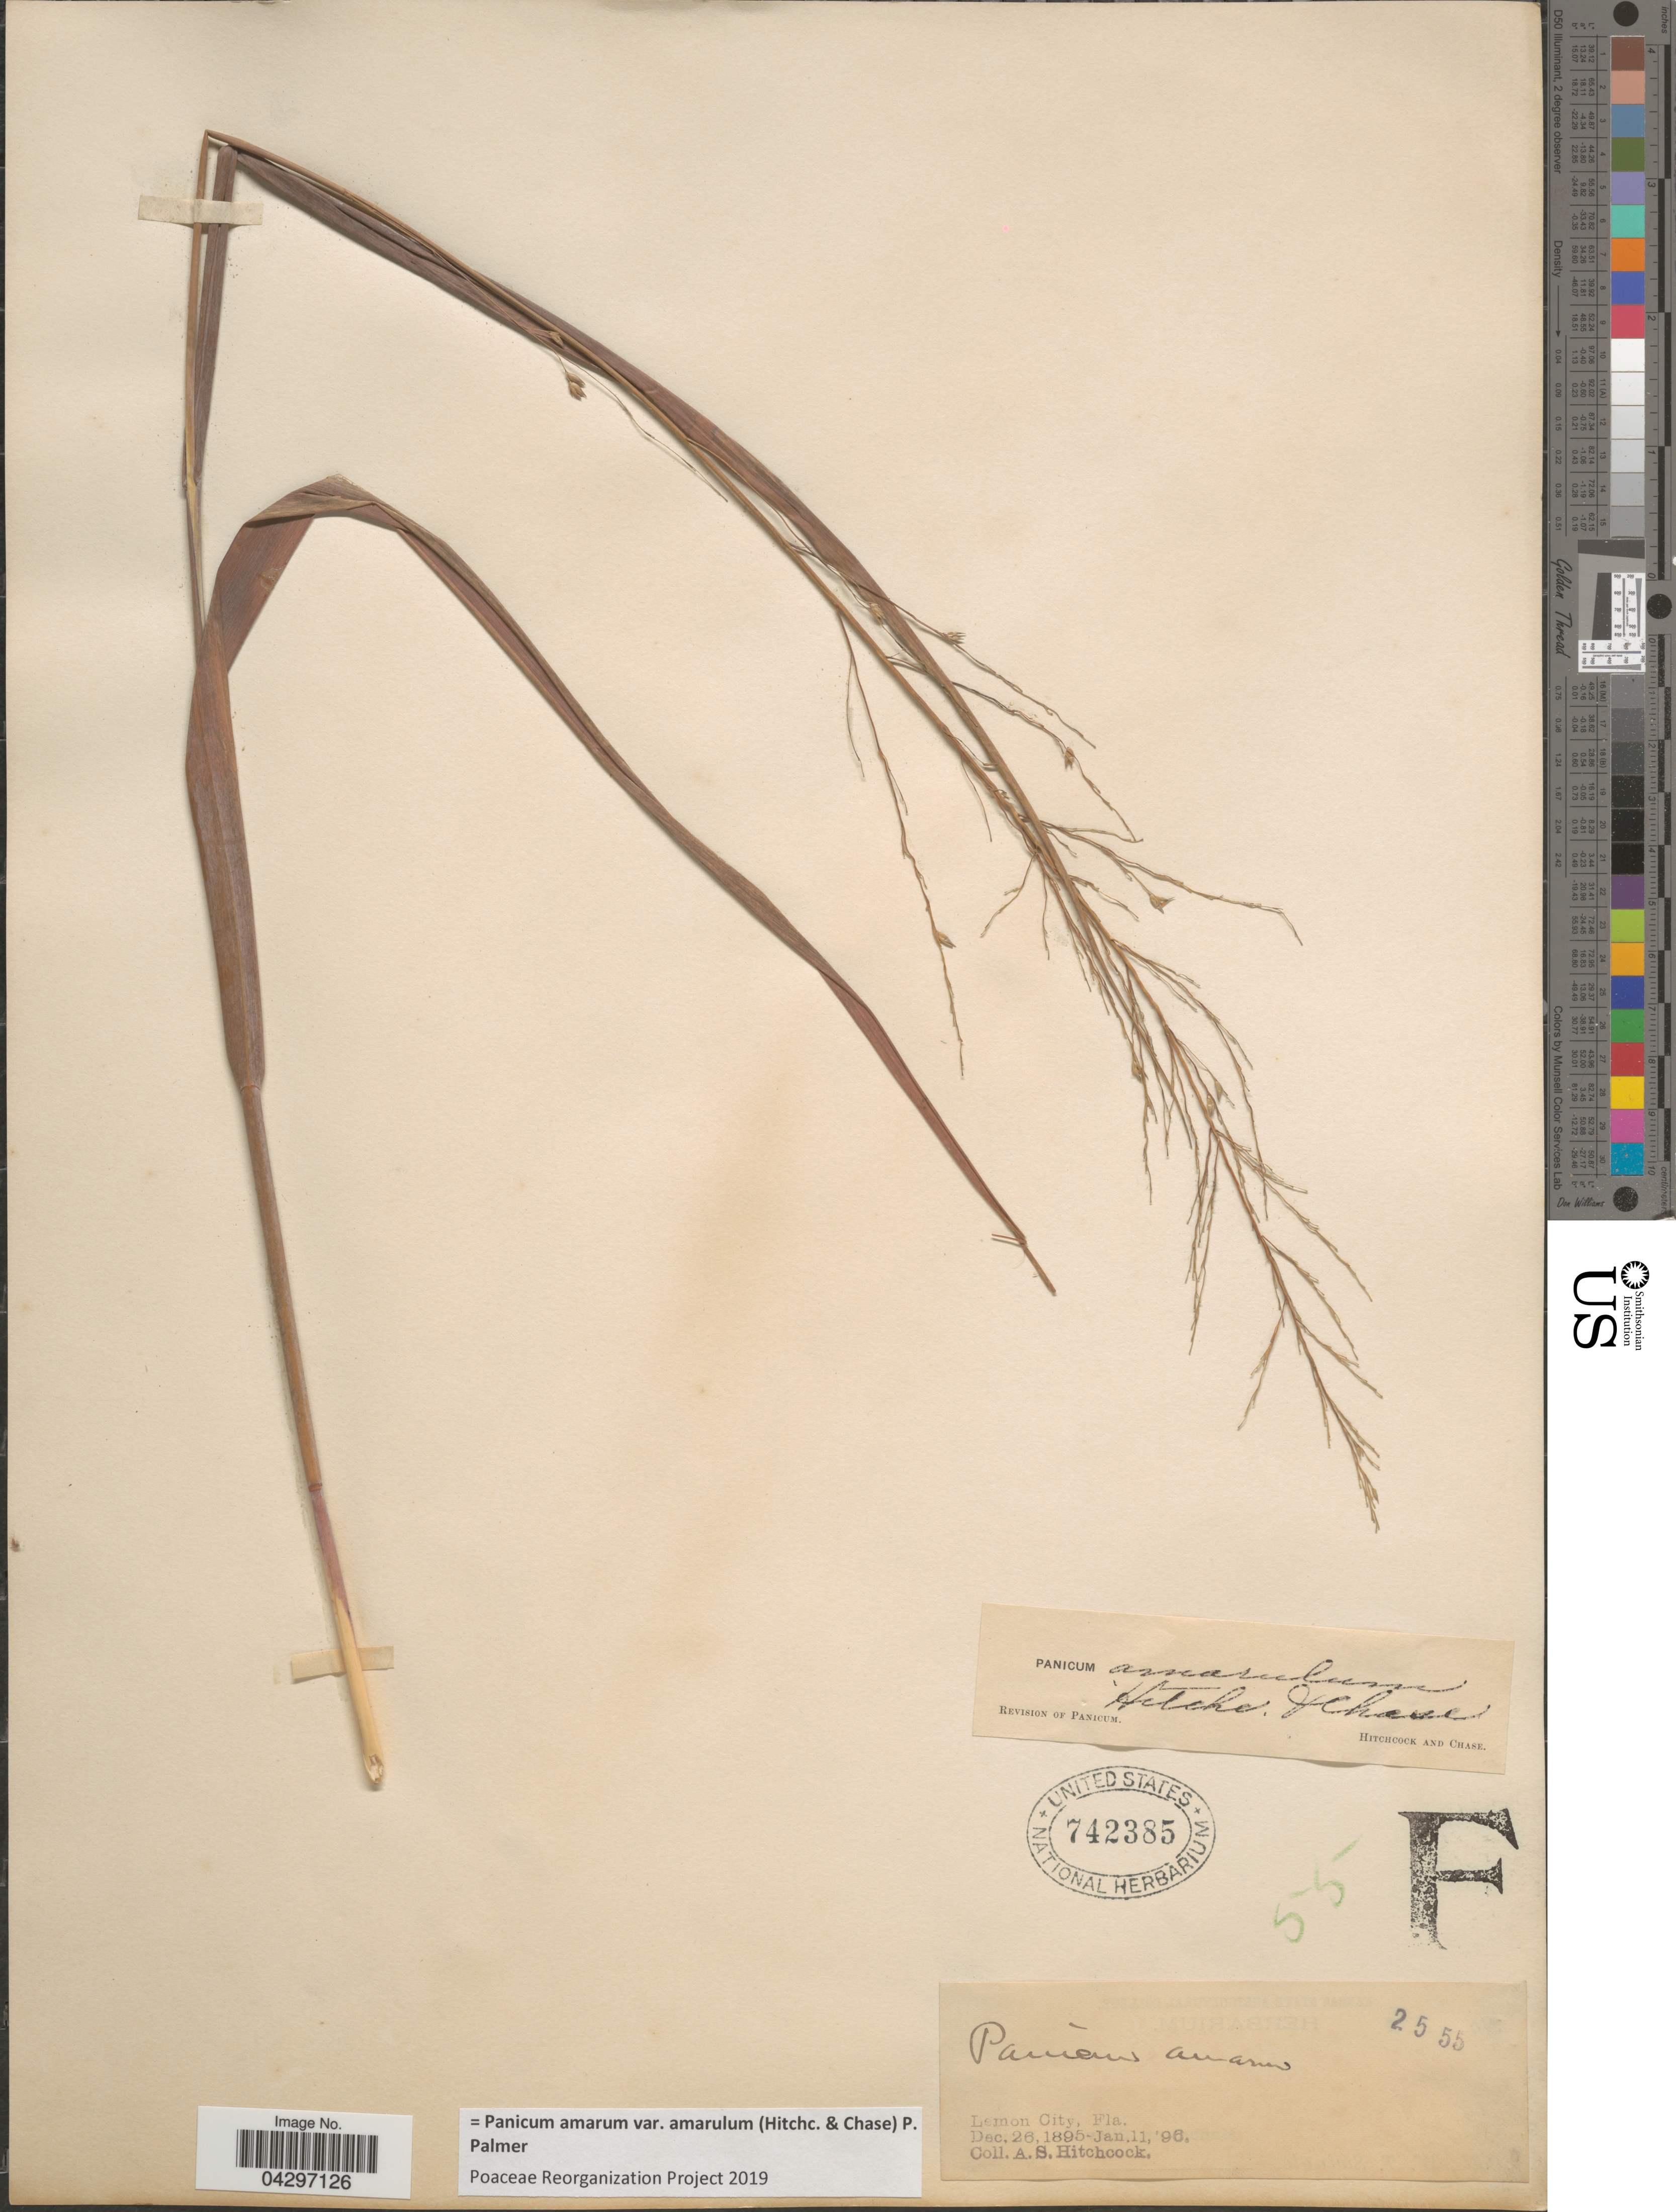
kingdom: Plantae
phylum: Tracheophyta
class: Liliopsida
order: Poales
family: Poaceae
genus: Panicum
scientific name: Panicum amarum var. amarulum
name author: (Hitchc. & Chase) Freckmann & Lelong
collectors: A. S. Hitchcock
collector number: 2555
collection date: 1895-12-26/1896-01-11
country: United States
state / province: Florida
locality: Lemon City.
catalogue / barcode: US 742385